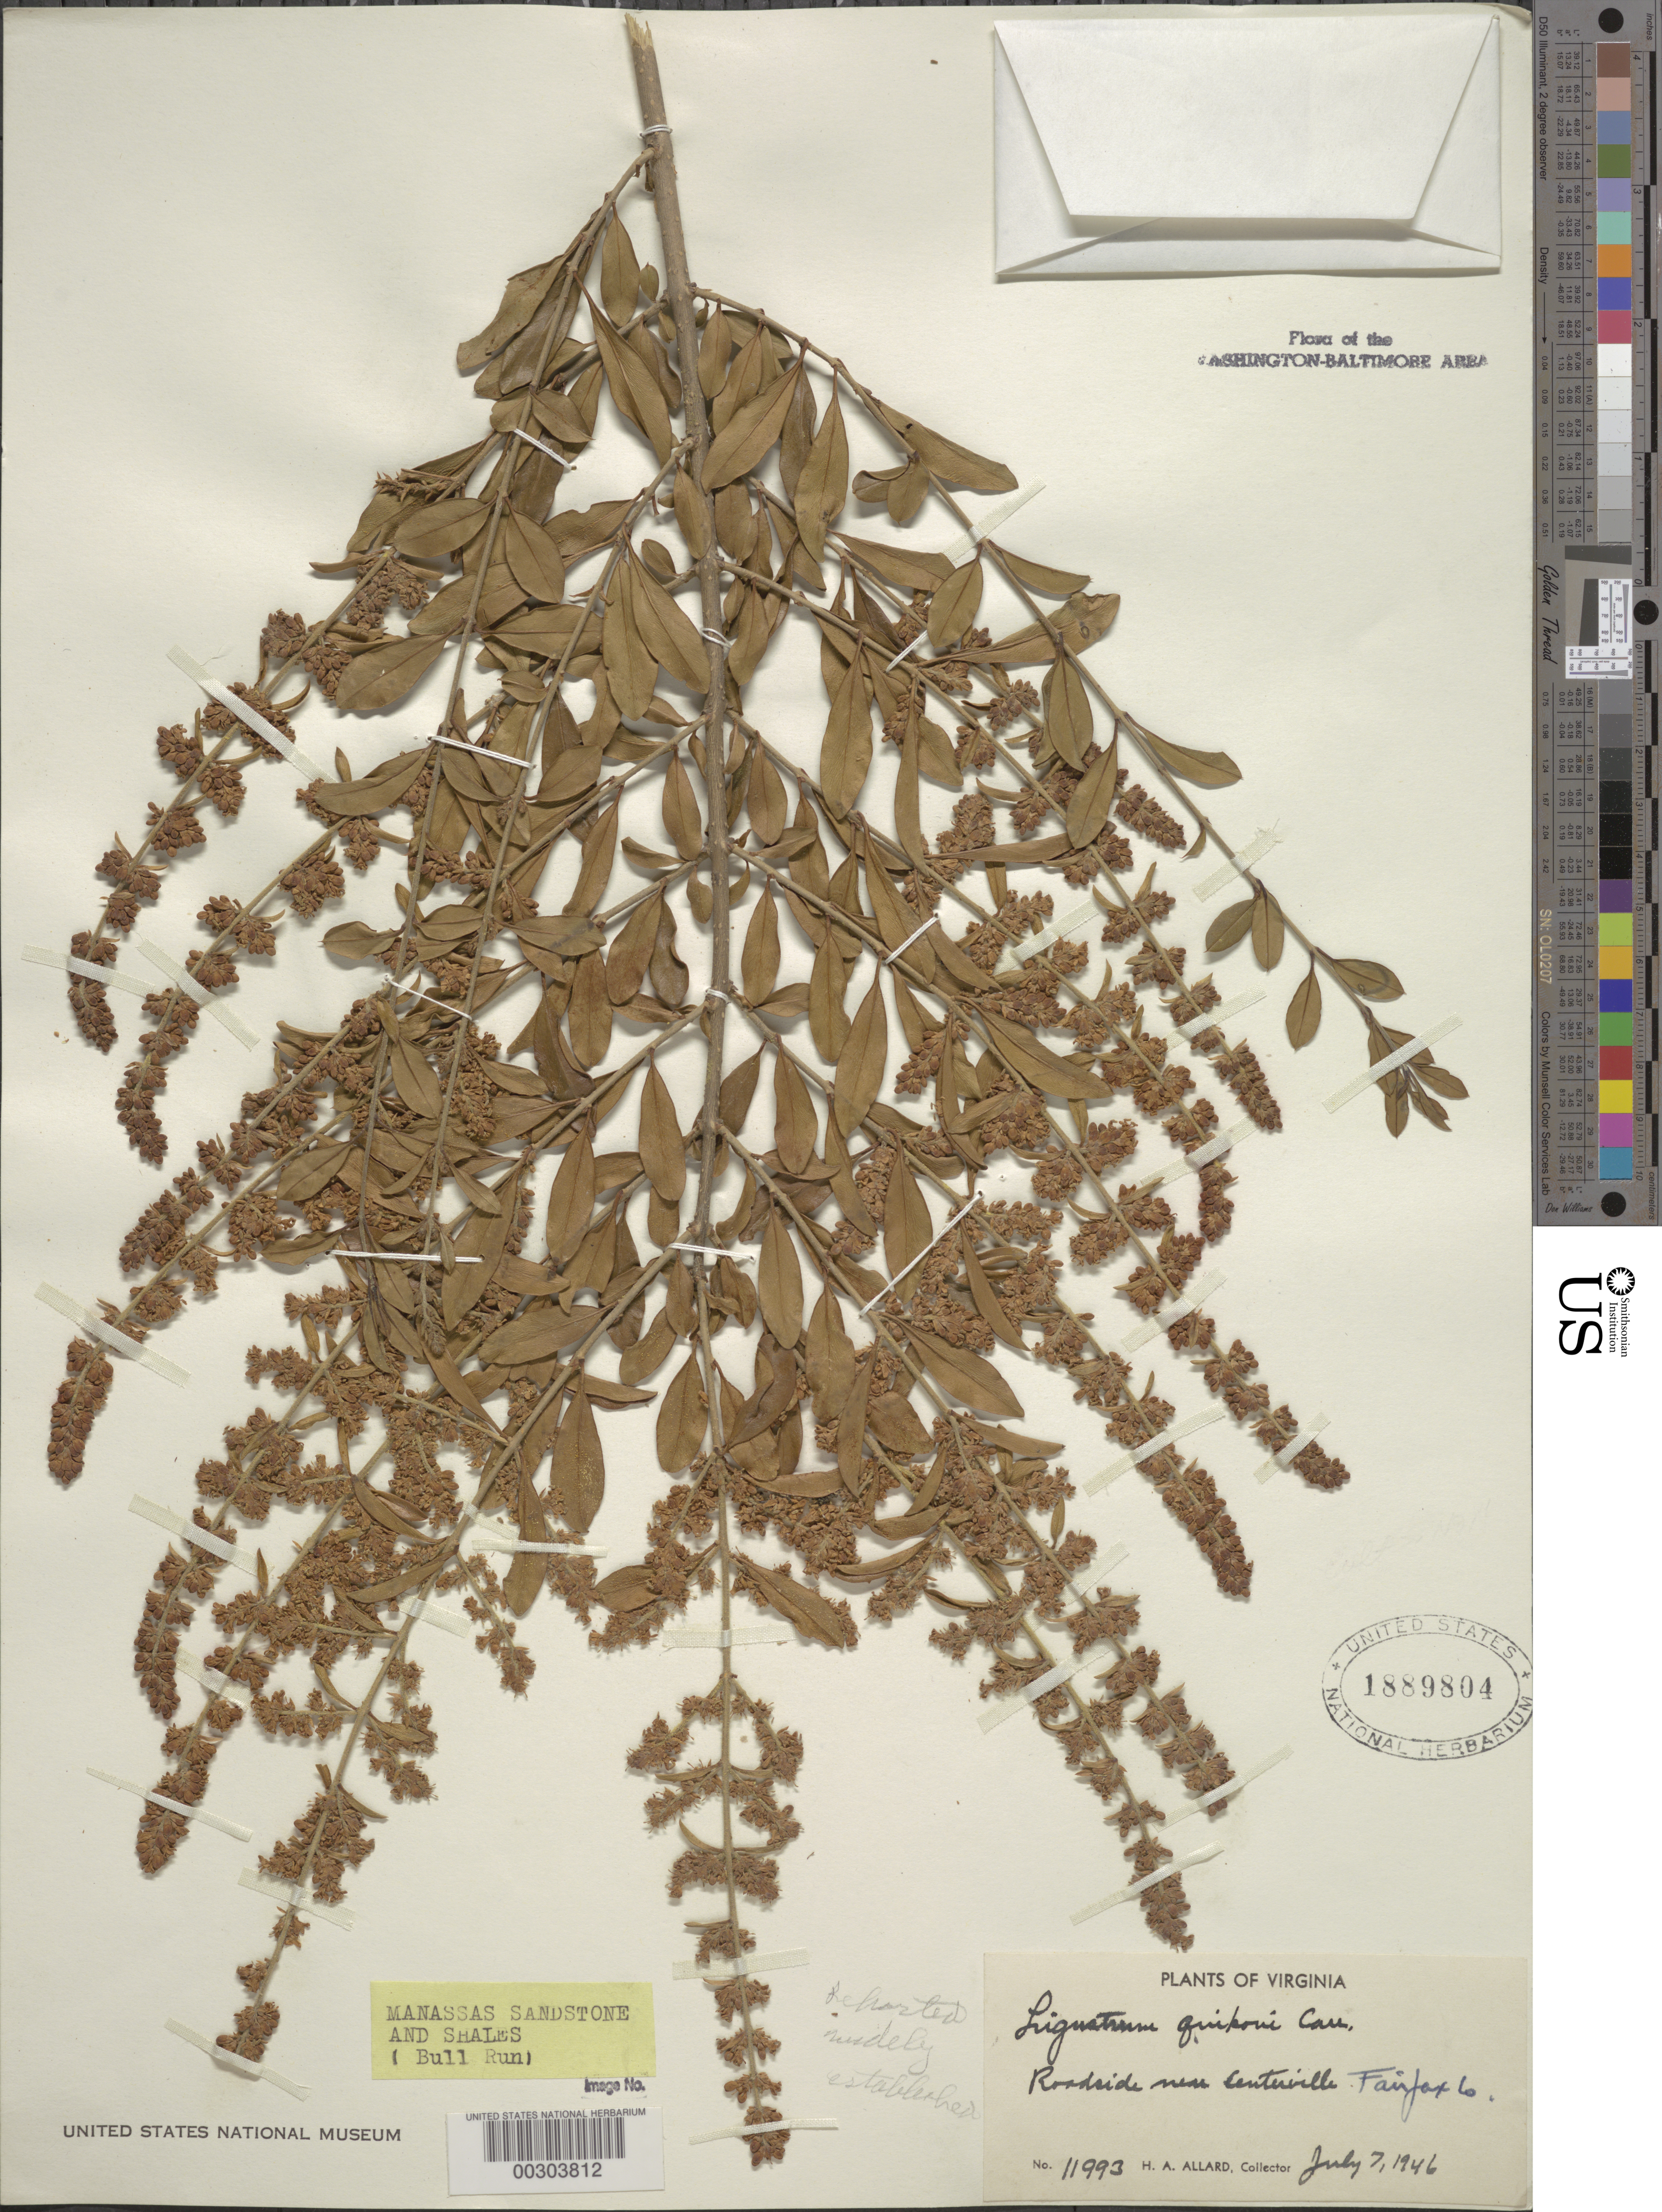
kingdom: Plantae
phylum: Tracheophyta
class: Magnoliopsida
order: Lamiales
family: Oleaceae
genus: Ligustrum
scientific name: Ligustrum quihoui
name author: Carrière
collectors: H. A. Allard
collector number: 11993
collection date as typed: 07 Jul 1946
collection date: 1946-07-07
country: United States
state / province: Virginia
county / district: Fairfax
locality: Near Centerville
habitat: Roadside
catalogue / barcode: US 1889804